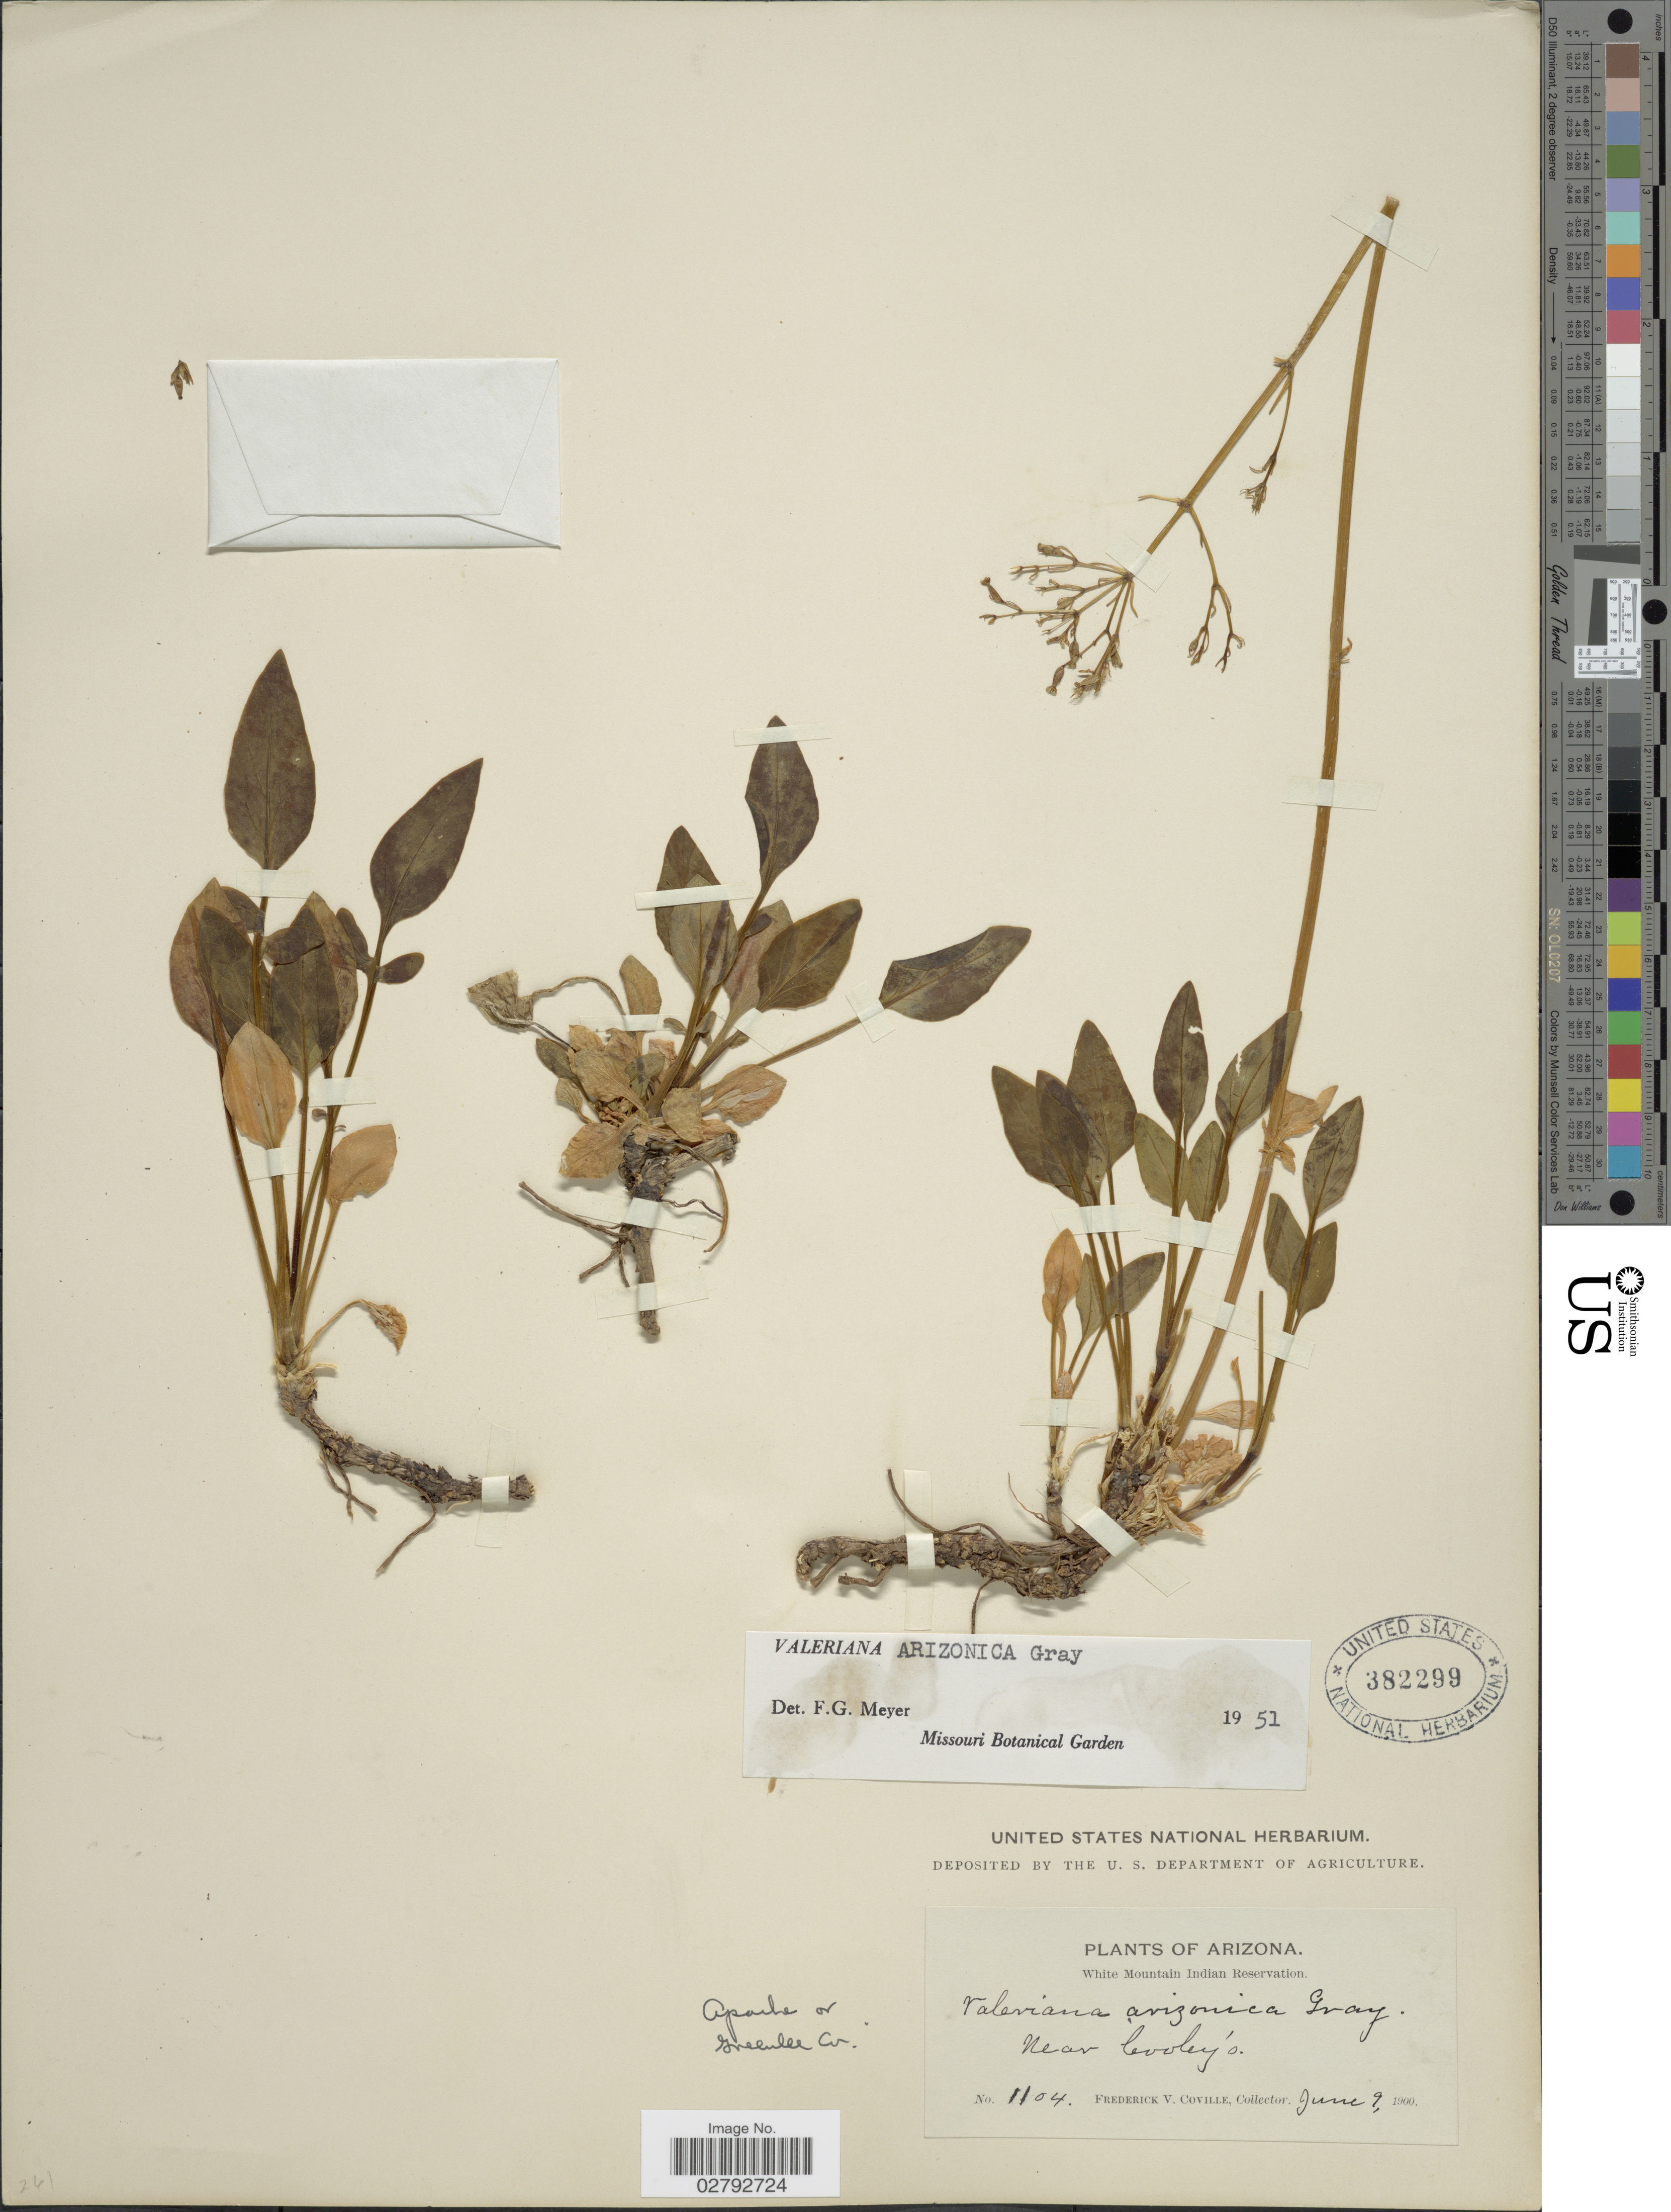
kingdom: Plantae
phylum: Tracheophyta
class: Magnoliopsida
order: Dipsacales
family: Caprifoliaceae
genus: Valeriana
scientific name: Valeriana arizonica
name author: A. Gray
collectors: F. V. Coville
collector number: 1104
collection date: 1900-06-09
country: United States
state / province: Arizona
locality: White Mountain Indian Reservation. Near Cooley's. Apache or Greenlee Co.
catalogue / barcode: US 382299